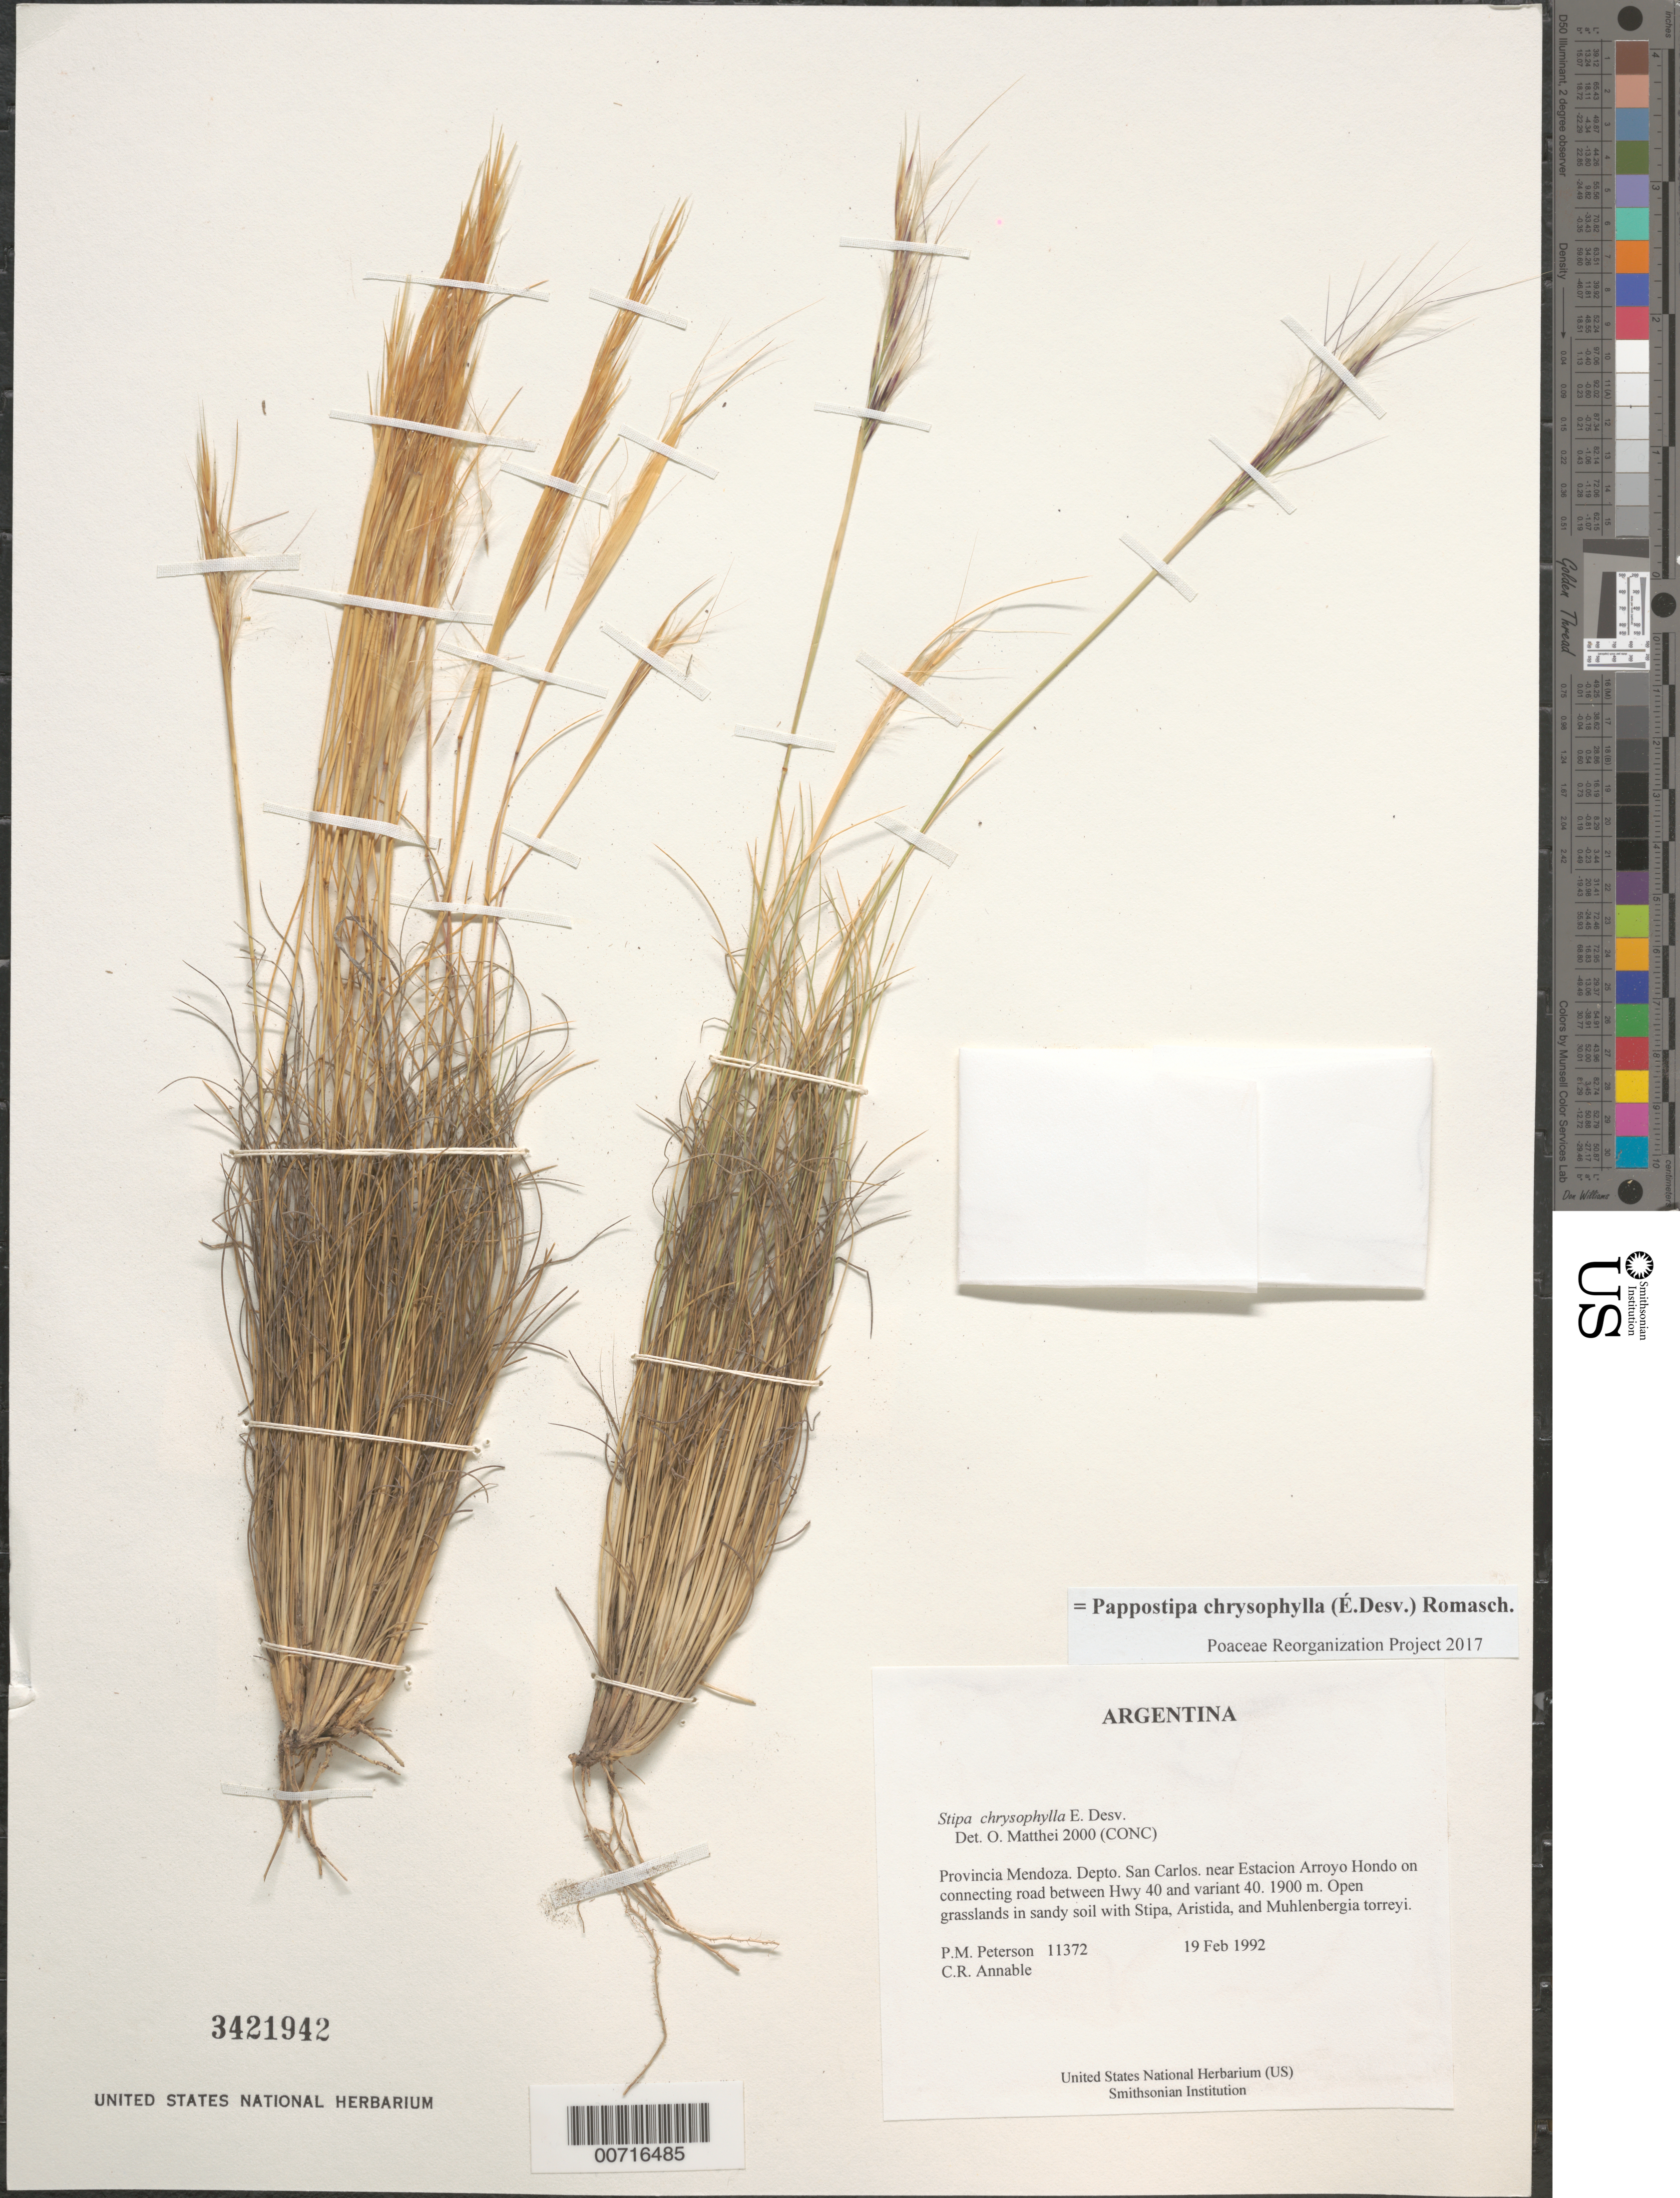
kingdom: Plantae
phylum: Tracheophyta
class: Liliopsida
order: Poales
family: Poaceae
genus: Pappostipa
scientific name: Pappostipa chrysophylla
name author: (É. Desv.) Romasch.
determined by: Matthei, O. R.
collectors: P. M. Peterson & C. R. Annable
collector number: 11372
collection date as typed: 19 Feb 1992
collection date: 1992-02-19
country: Argentina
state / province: Mendoza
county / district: San Carlos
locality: near Estacion Arroyo Hondo on connecting road between Hwy 40 and variant 40.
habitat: Open grasslands in sandy soil with Stipa, Aristida, and Muhlenbergia torreyi.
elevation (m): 1900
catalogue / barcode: US 3421942